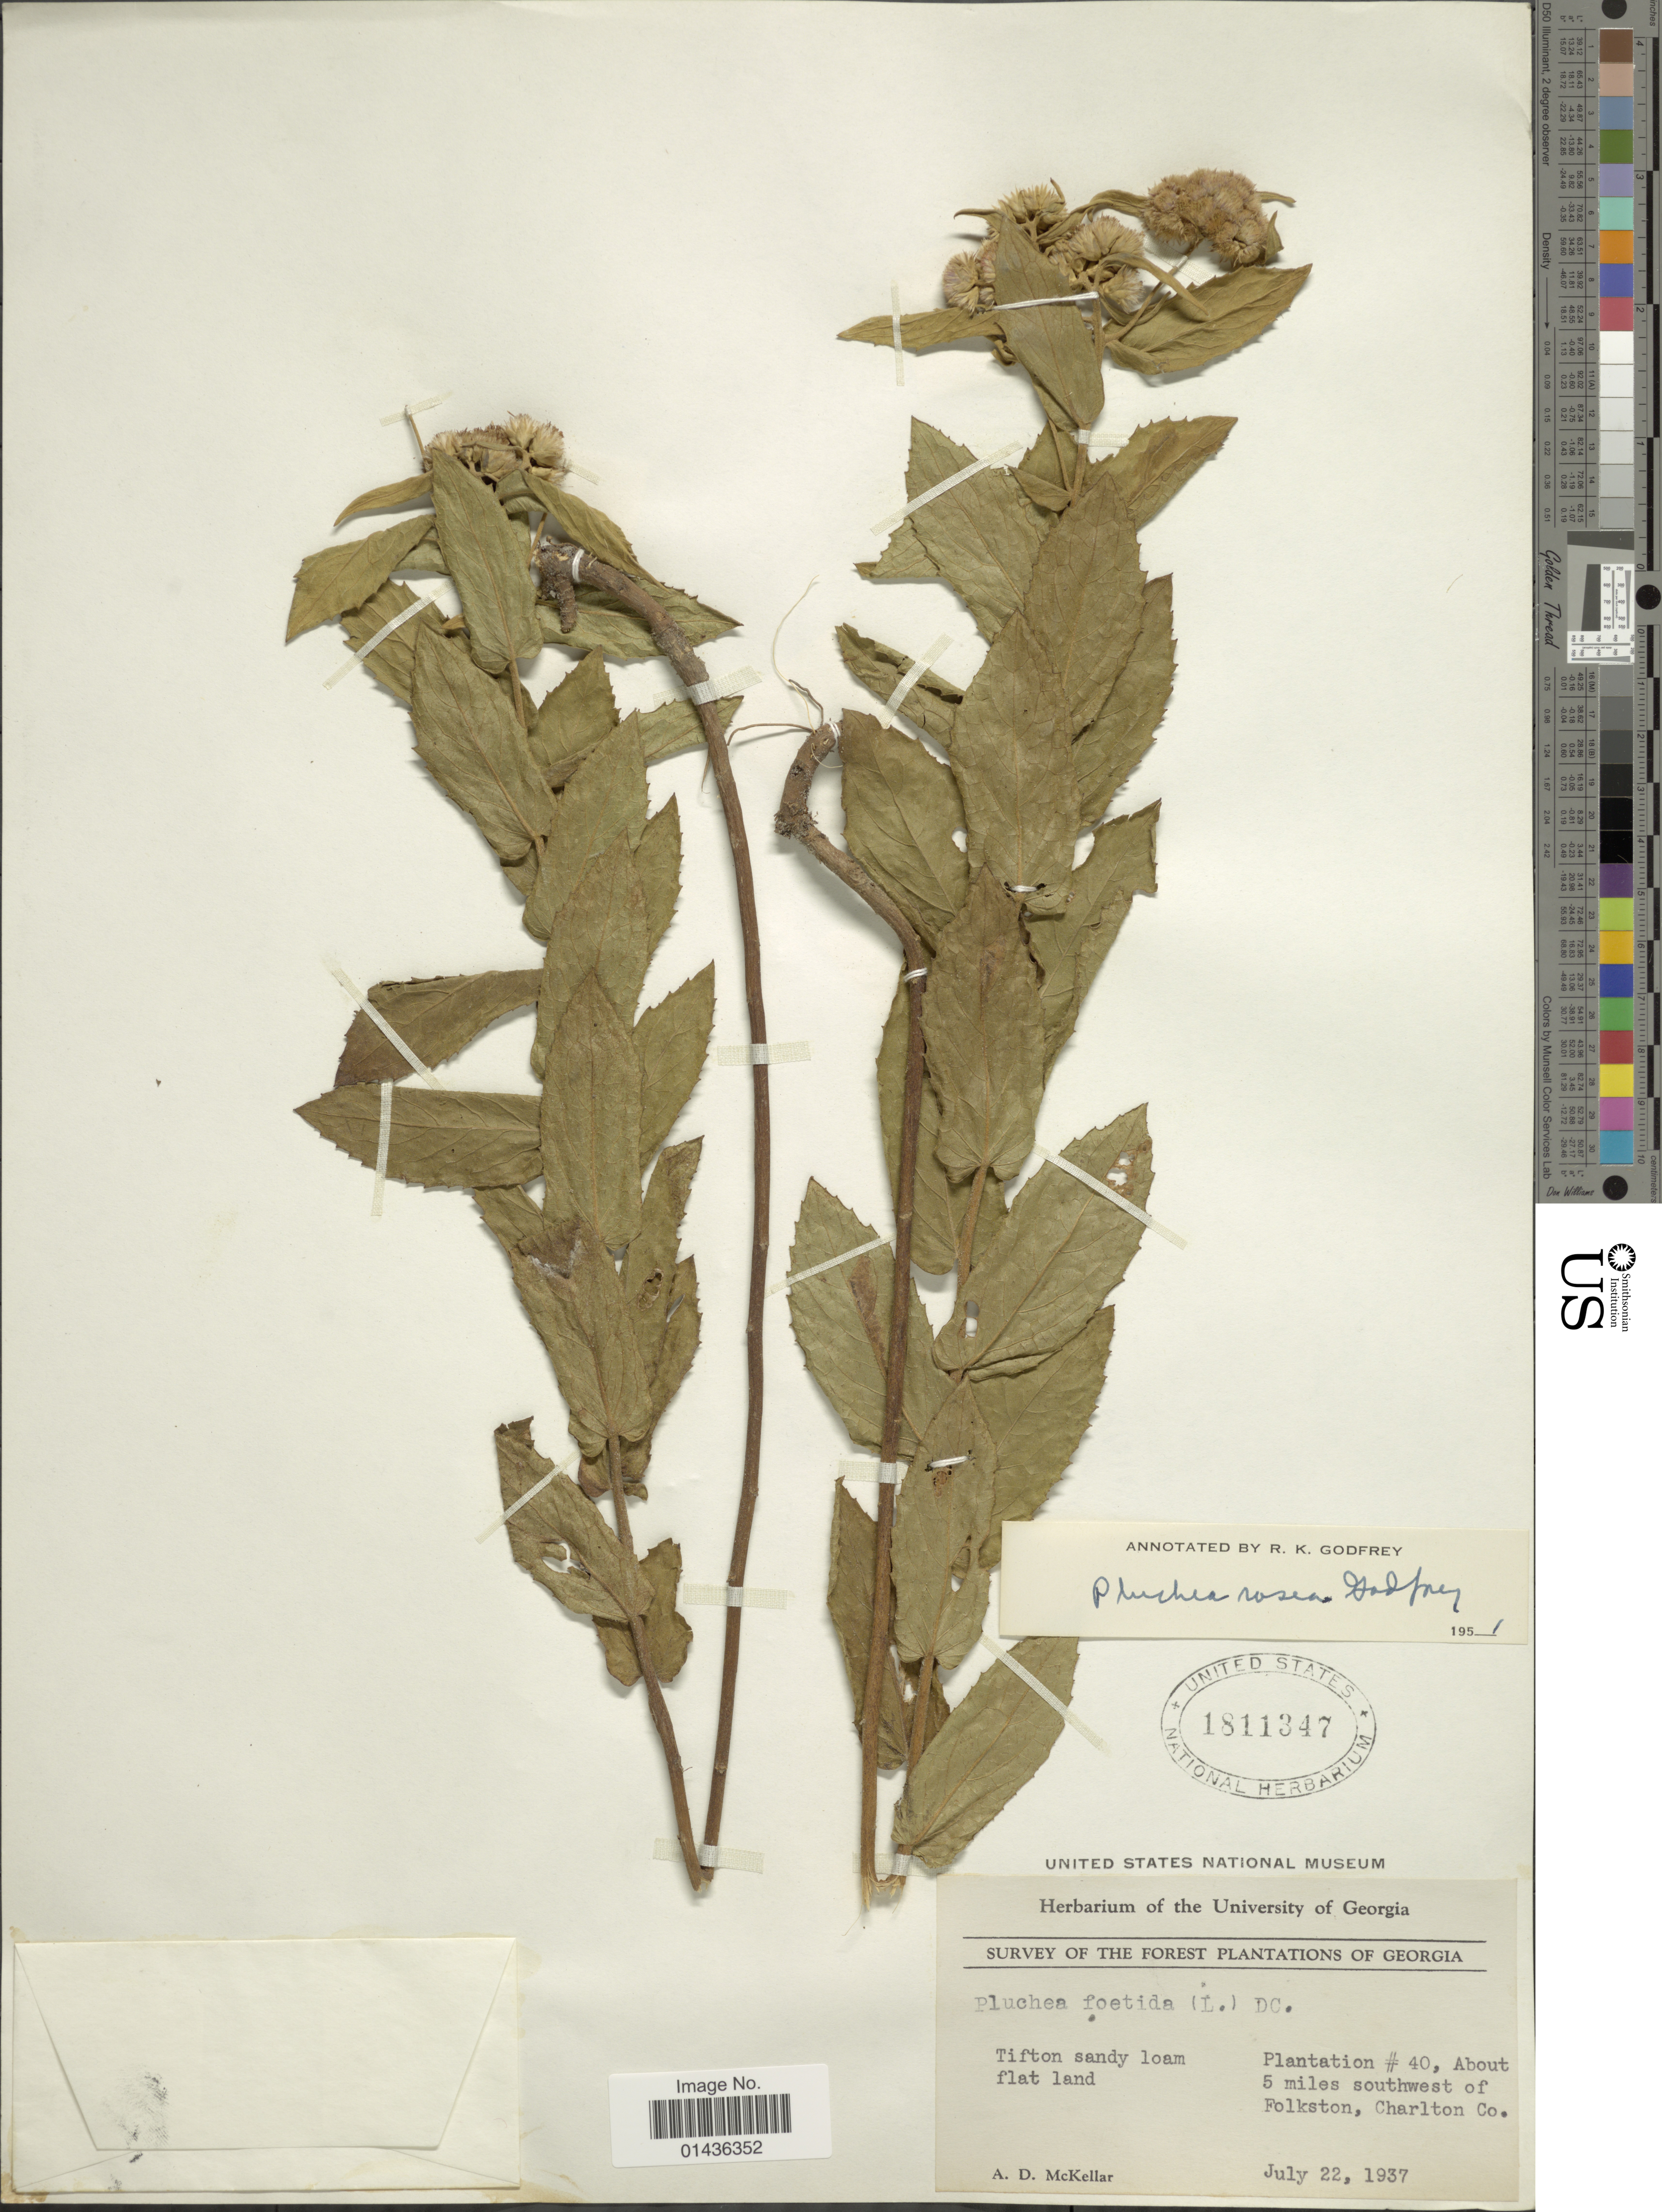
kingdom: Plantae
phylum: Tracheophyta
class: Magnoliopsida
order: Asterales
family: Asteraceae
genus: Pluchea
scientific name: Pluchea rosea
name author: R.K. Godfrey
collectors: A. McKellar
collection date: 1937-07-22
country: United States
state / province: Georgia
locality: Forest Plantations of Georgia, Plantation #40, about 5 miles southwest of Folkston, Charlton Co.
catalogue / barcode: US 1811347